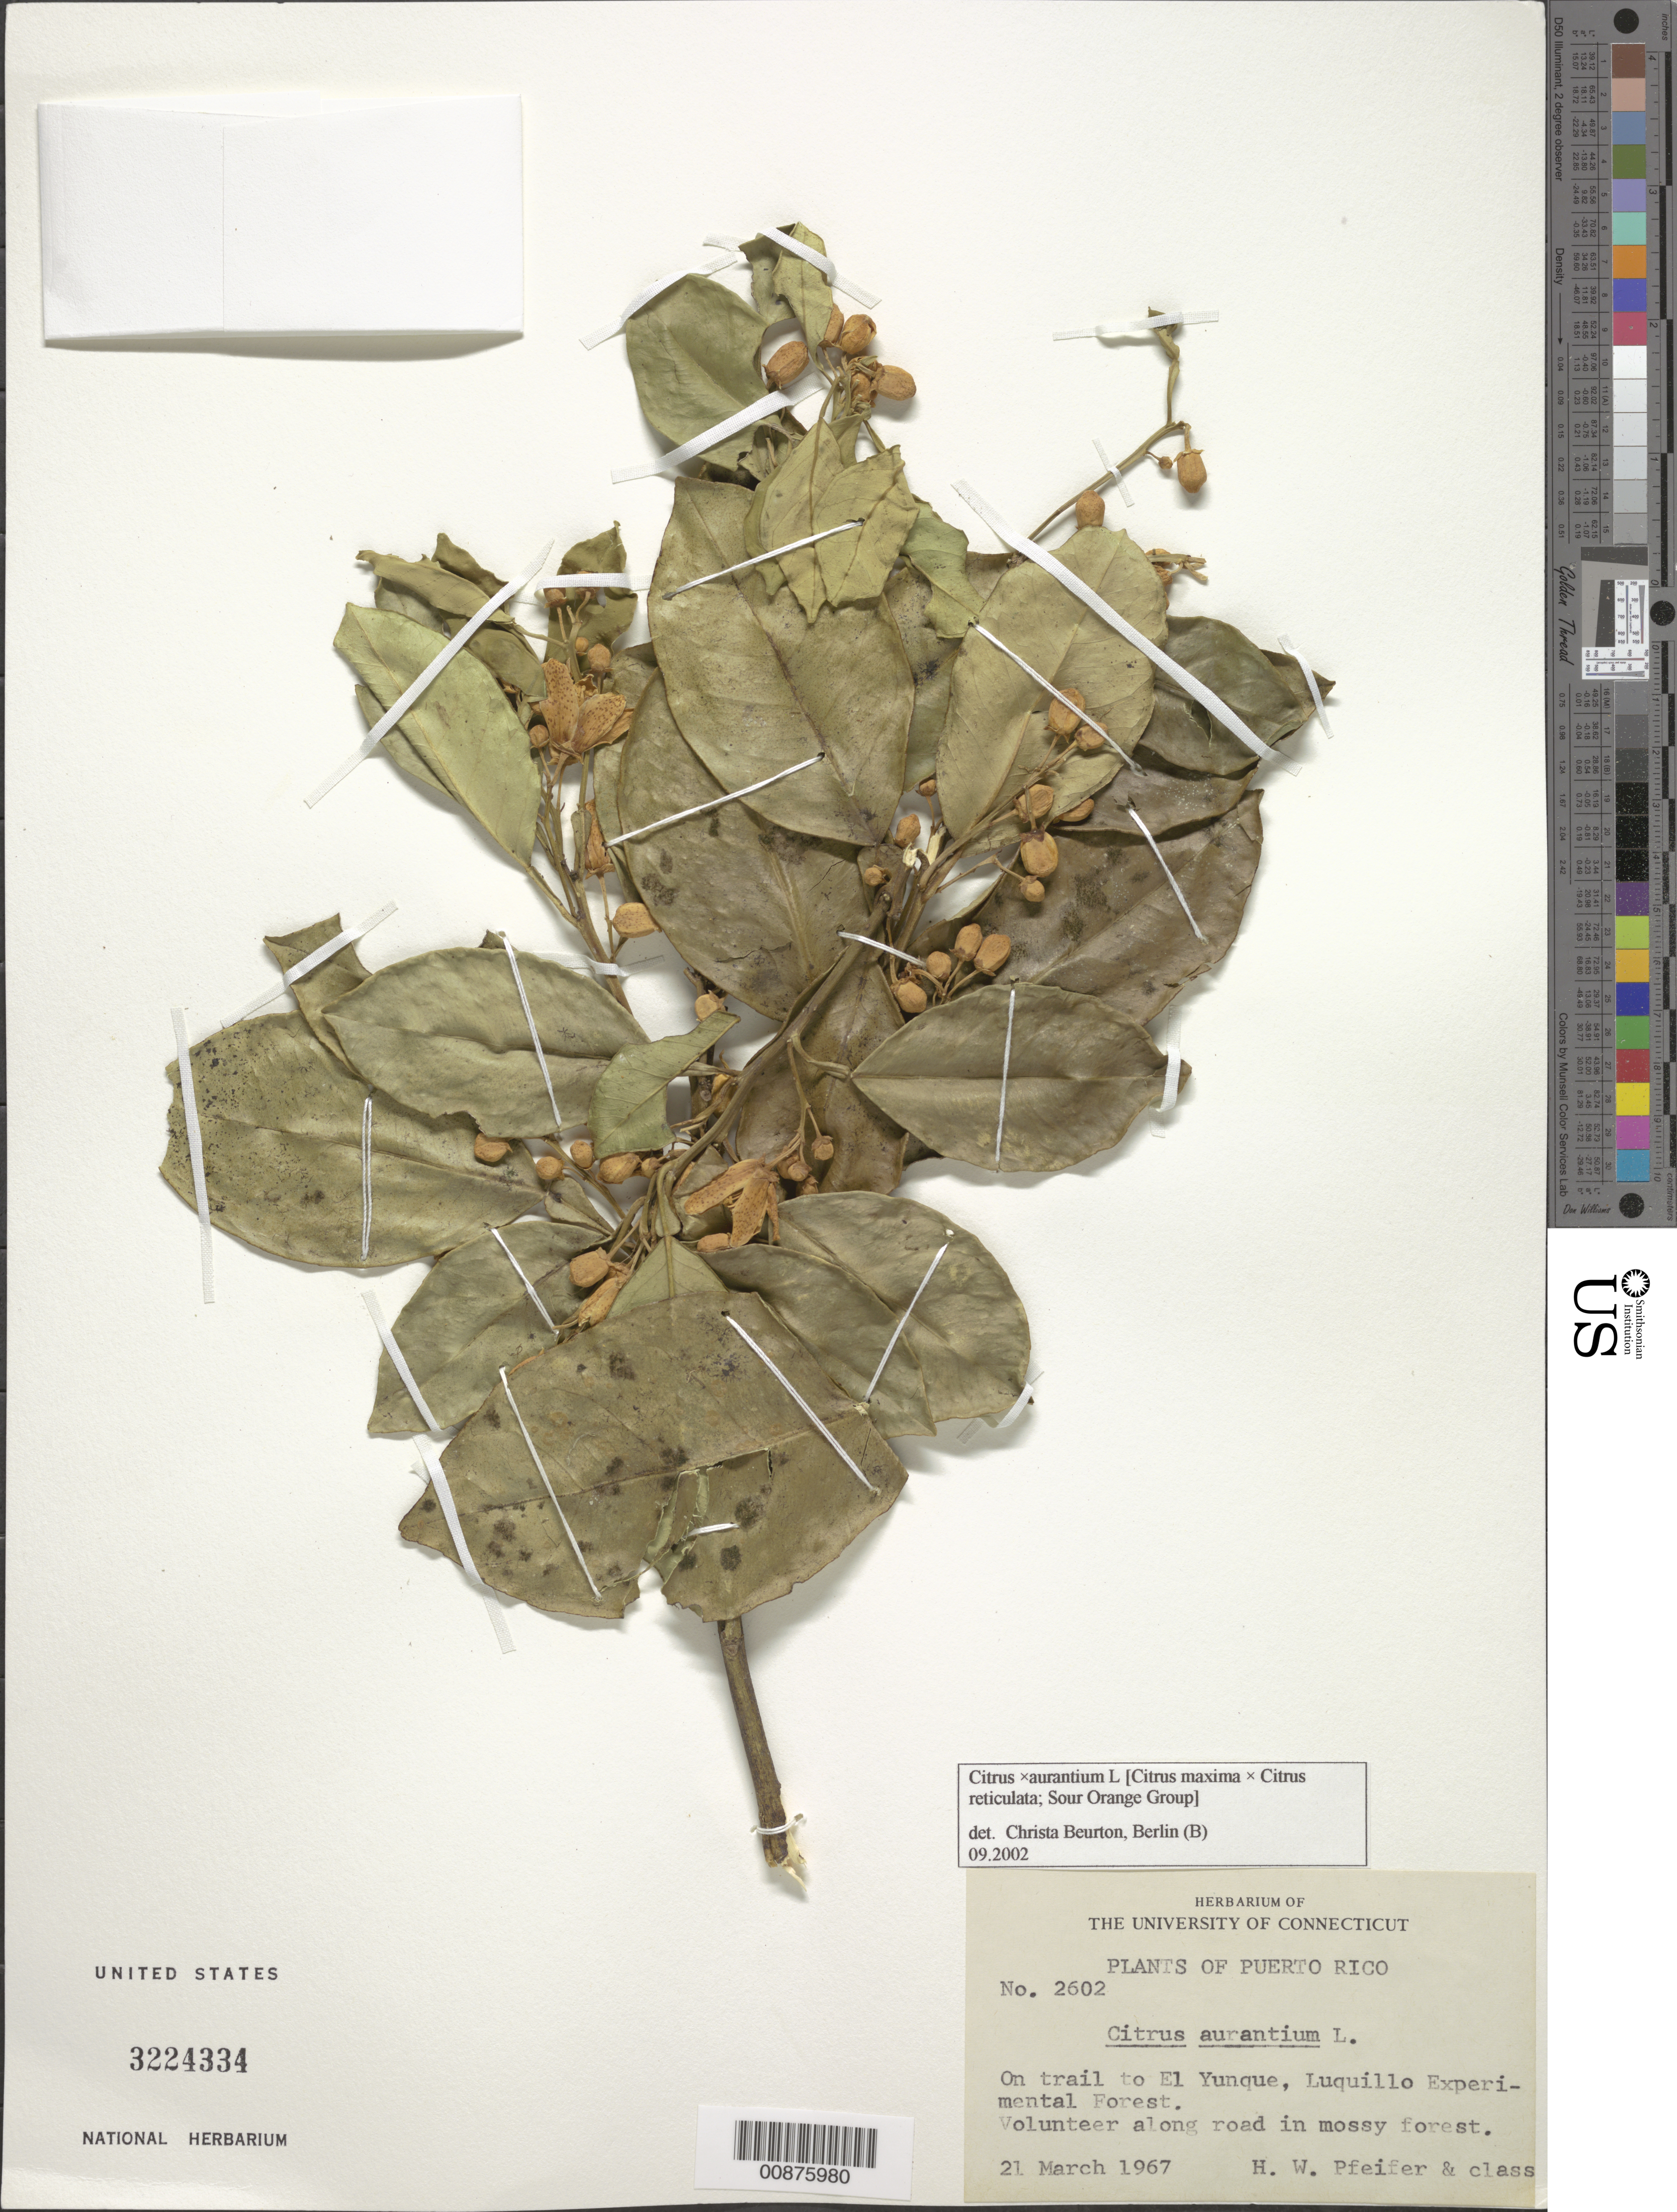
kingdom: Plantae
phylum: Tracheophyta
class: Magnoliopsida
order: Sapindales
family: Rutaceae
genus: Citrus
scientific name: Citrus maxima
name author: (Burm.) Merr.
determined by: Beurton, C.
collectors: H. W. Pfeifer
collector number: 2602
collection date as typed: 21 Mar 1967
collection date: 1967-03-21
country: Puerto Rico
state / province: Río Grande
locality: trail to El Yunque, Luquillo Experimental Forest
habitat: on trail along road in mossy forest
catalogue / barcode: US 3224334